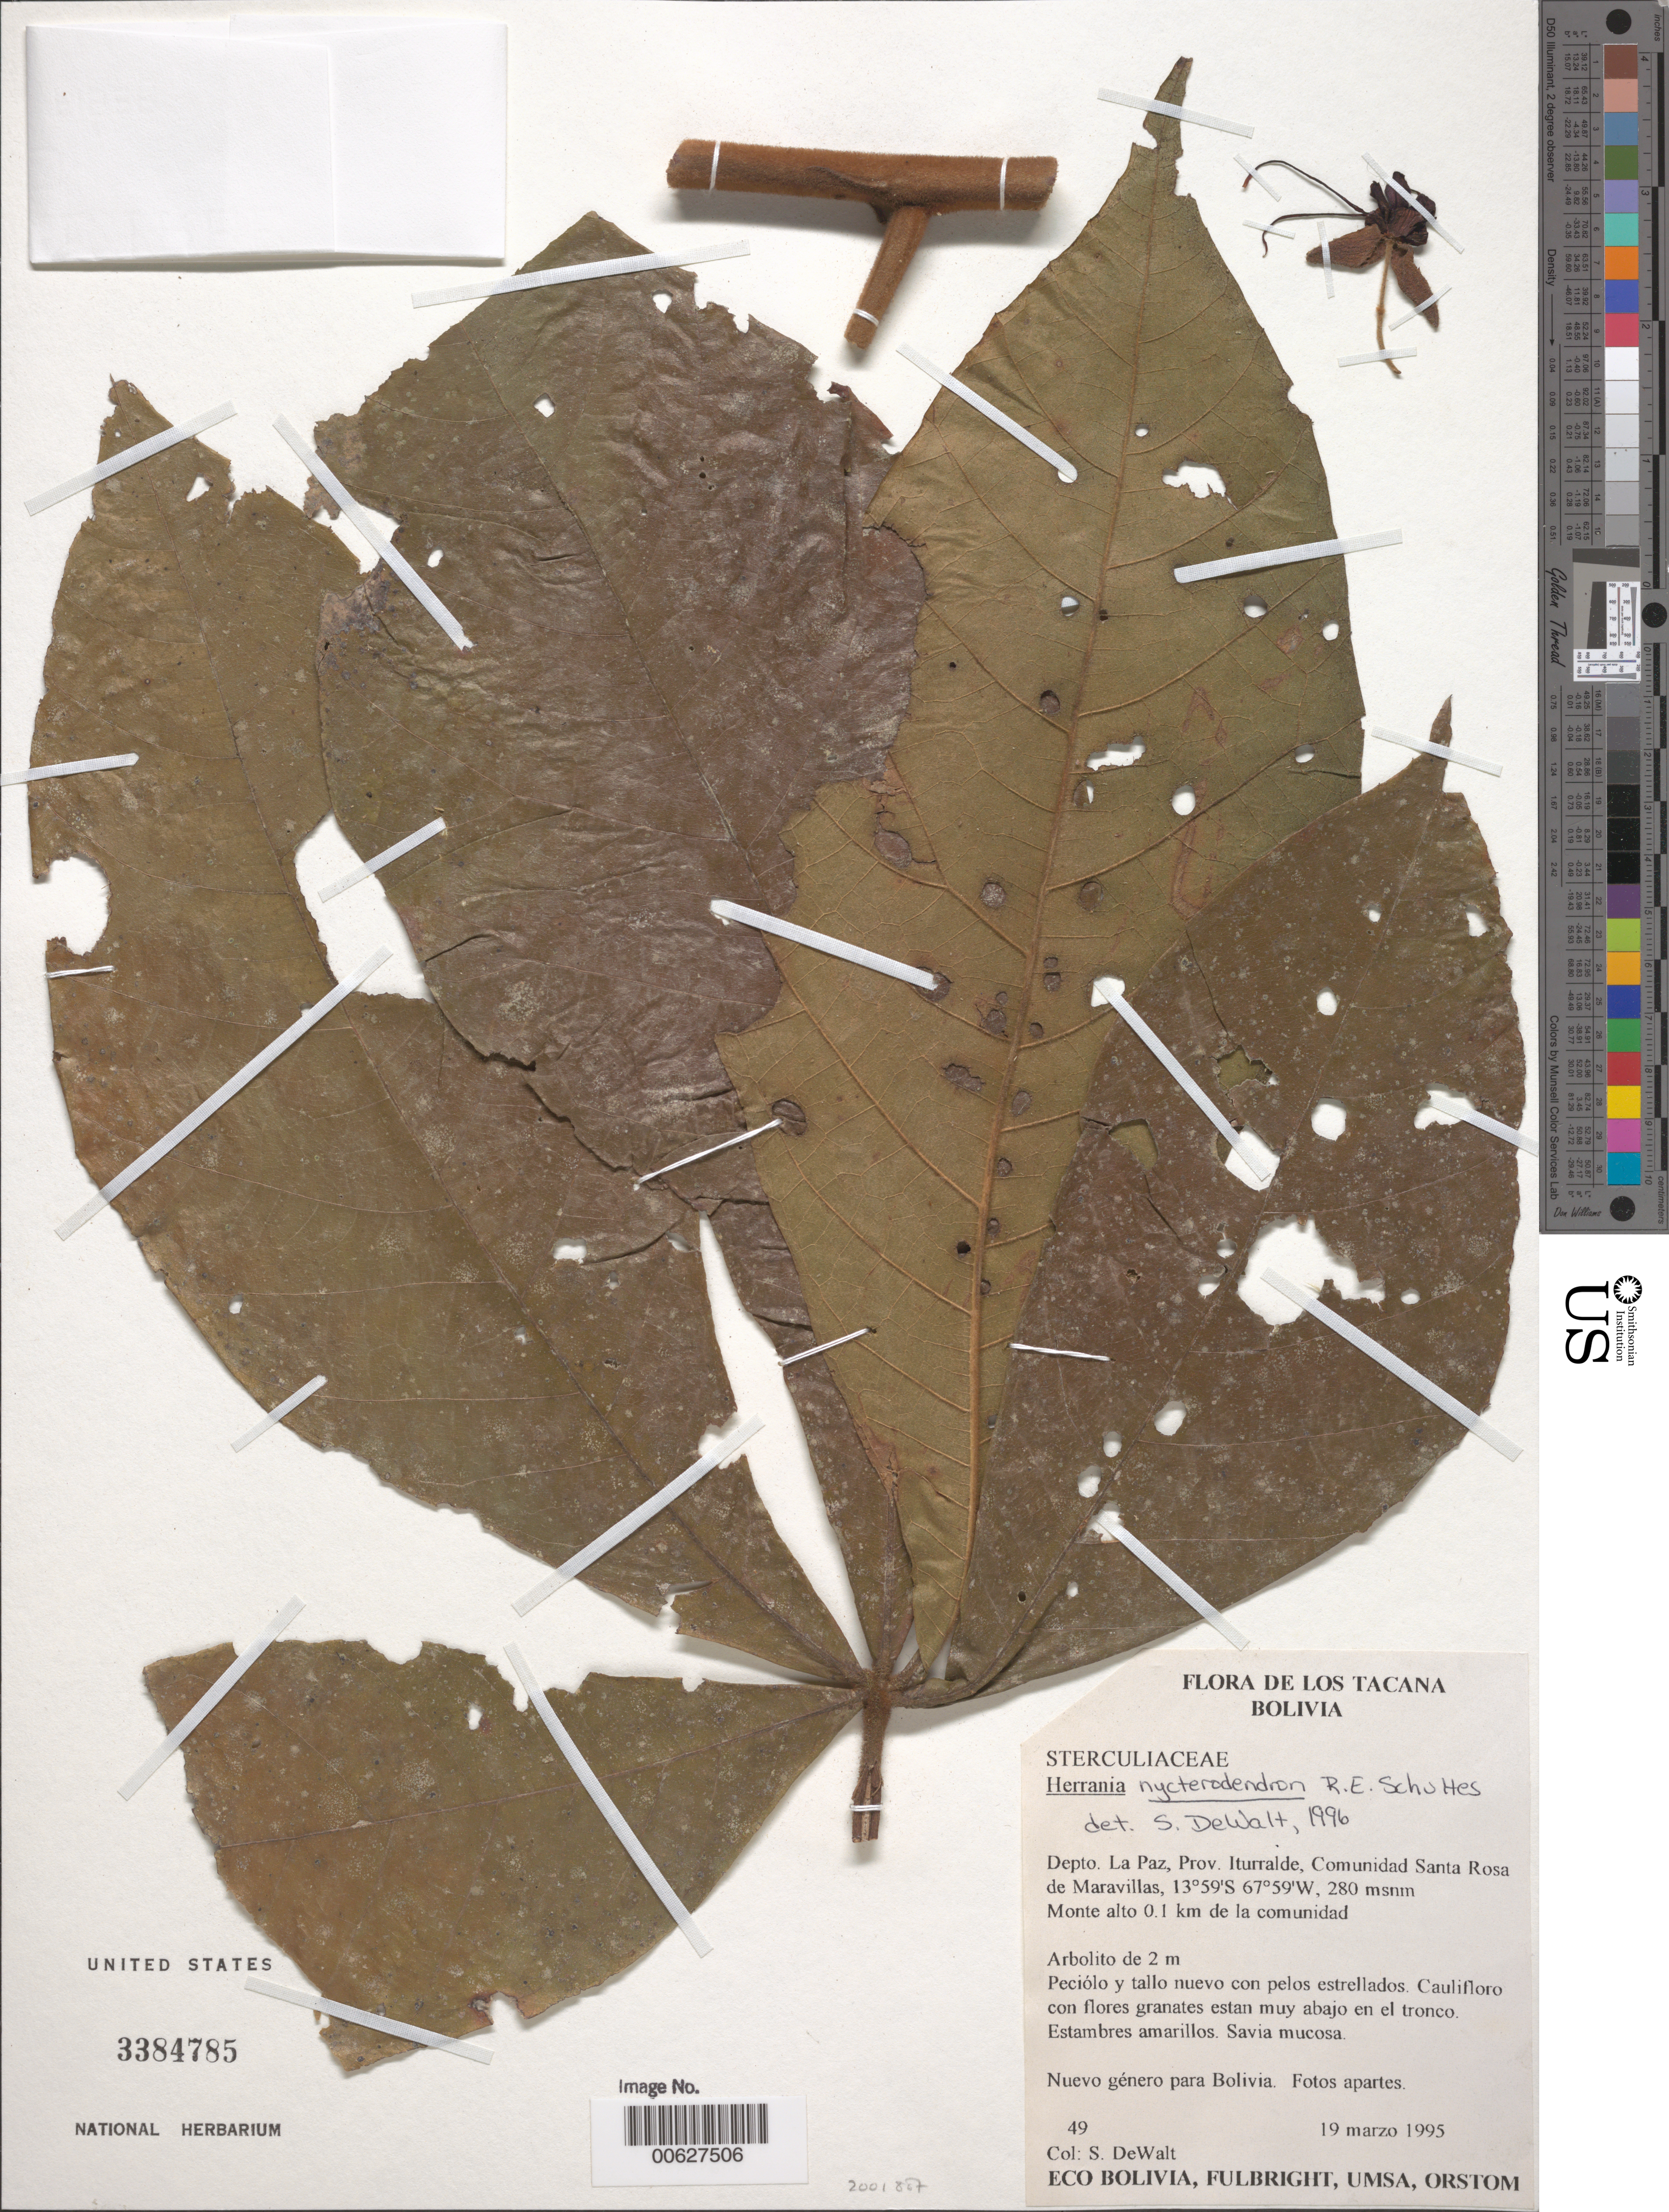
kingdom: Plantae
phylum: Tracheophyta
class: Magnoliopsida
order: Malvales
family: Malvaceae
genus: Herrania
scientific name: Herrania nycterodendron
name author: R.E. Schult.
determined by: Dewalt, S.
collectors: S. Dewalt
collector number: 49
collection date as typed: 19 Mar 1995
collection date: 1995-03-19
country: Bolivia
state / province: La Paz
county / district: Iturralde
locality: Comunidad Santa Rosa de MaraVillas, Monte Alto 0.1 km de la Comunidad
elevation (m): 280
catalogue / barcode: US 3384785